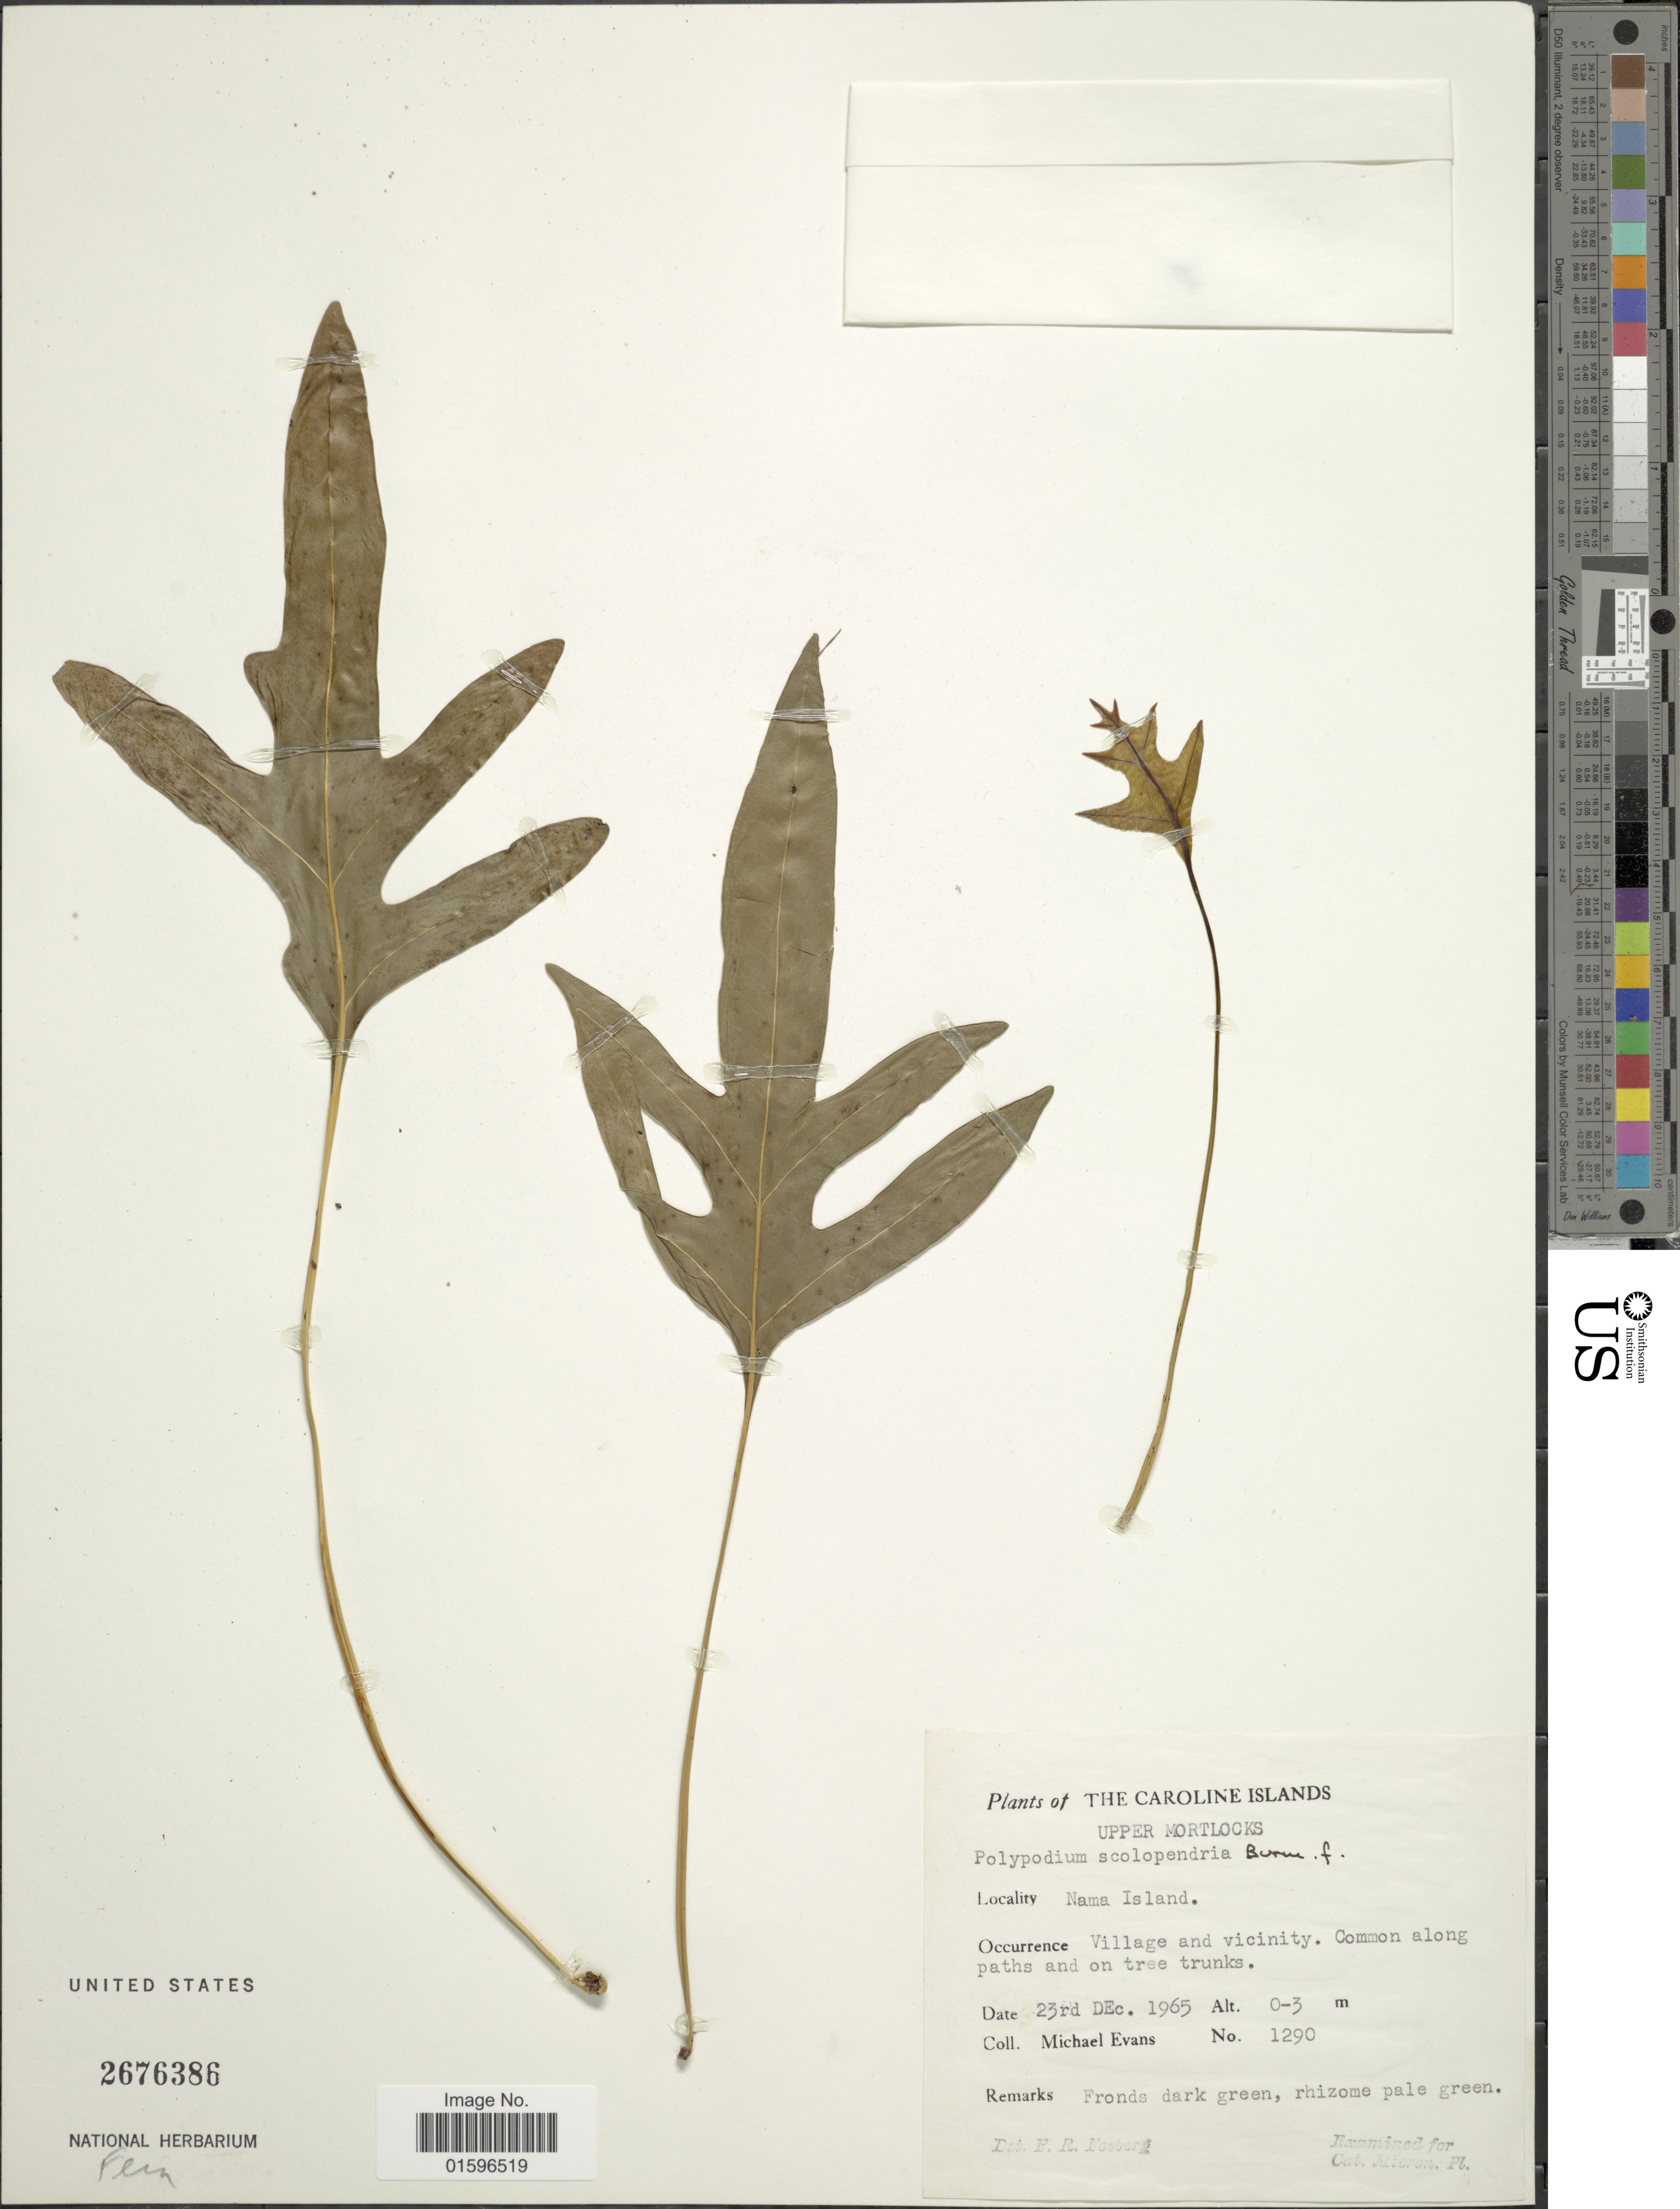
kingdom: Plantae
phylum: Tracheophyta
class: Polypodiopsida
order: Polypodiales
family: Polypodiaceae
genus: Polypodium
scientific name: Polypodium scolopendria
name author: Burm. f.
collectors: M. Evans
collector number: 1290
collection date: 1965-12-23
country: Micronesia, Federated States of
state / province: Truk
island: Nama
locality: Carolines Islands, Upper Mortlocks, Nama Island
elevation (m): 0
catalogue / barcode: US 2676386